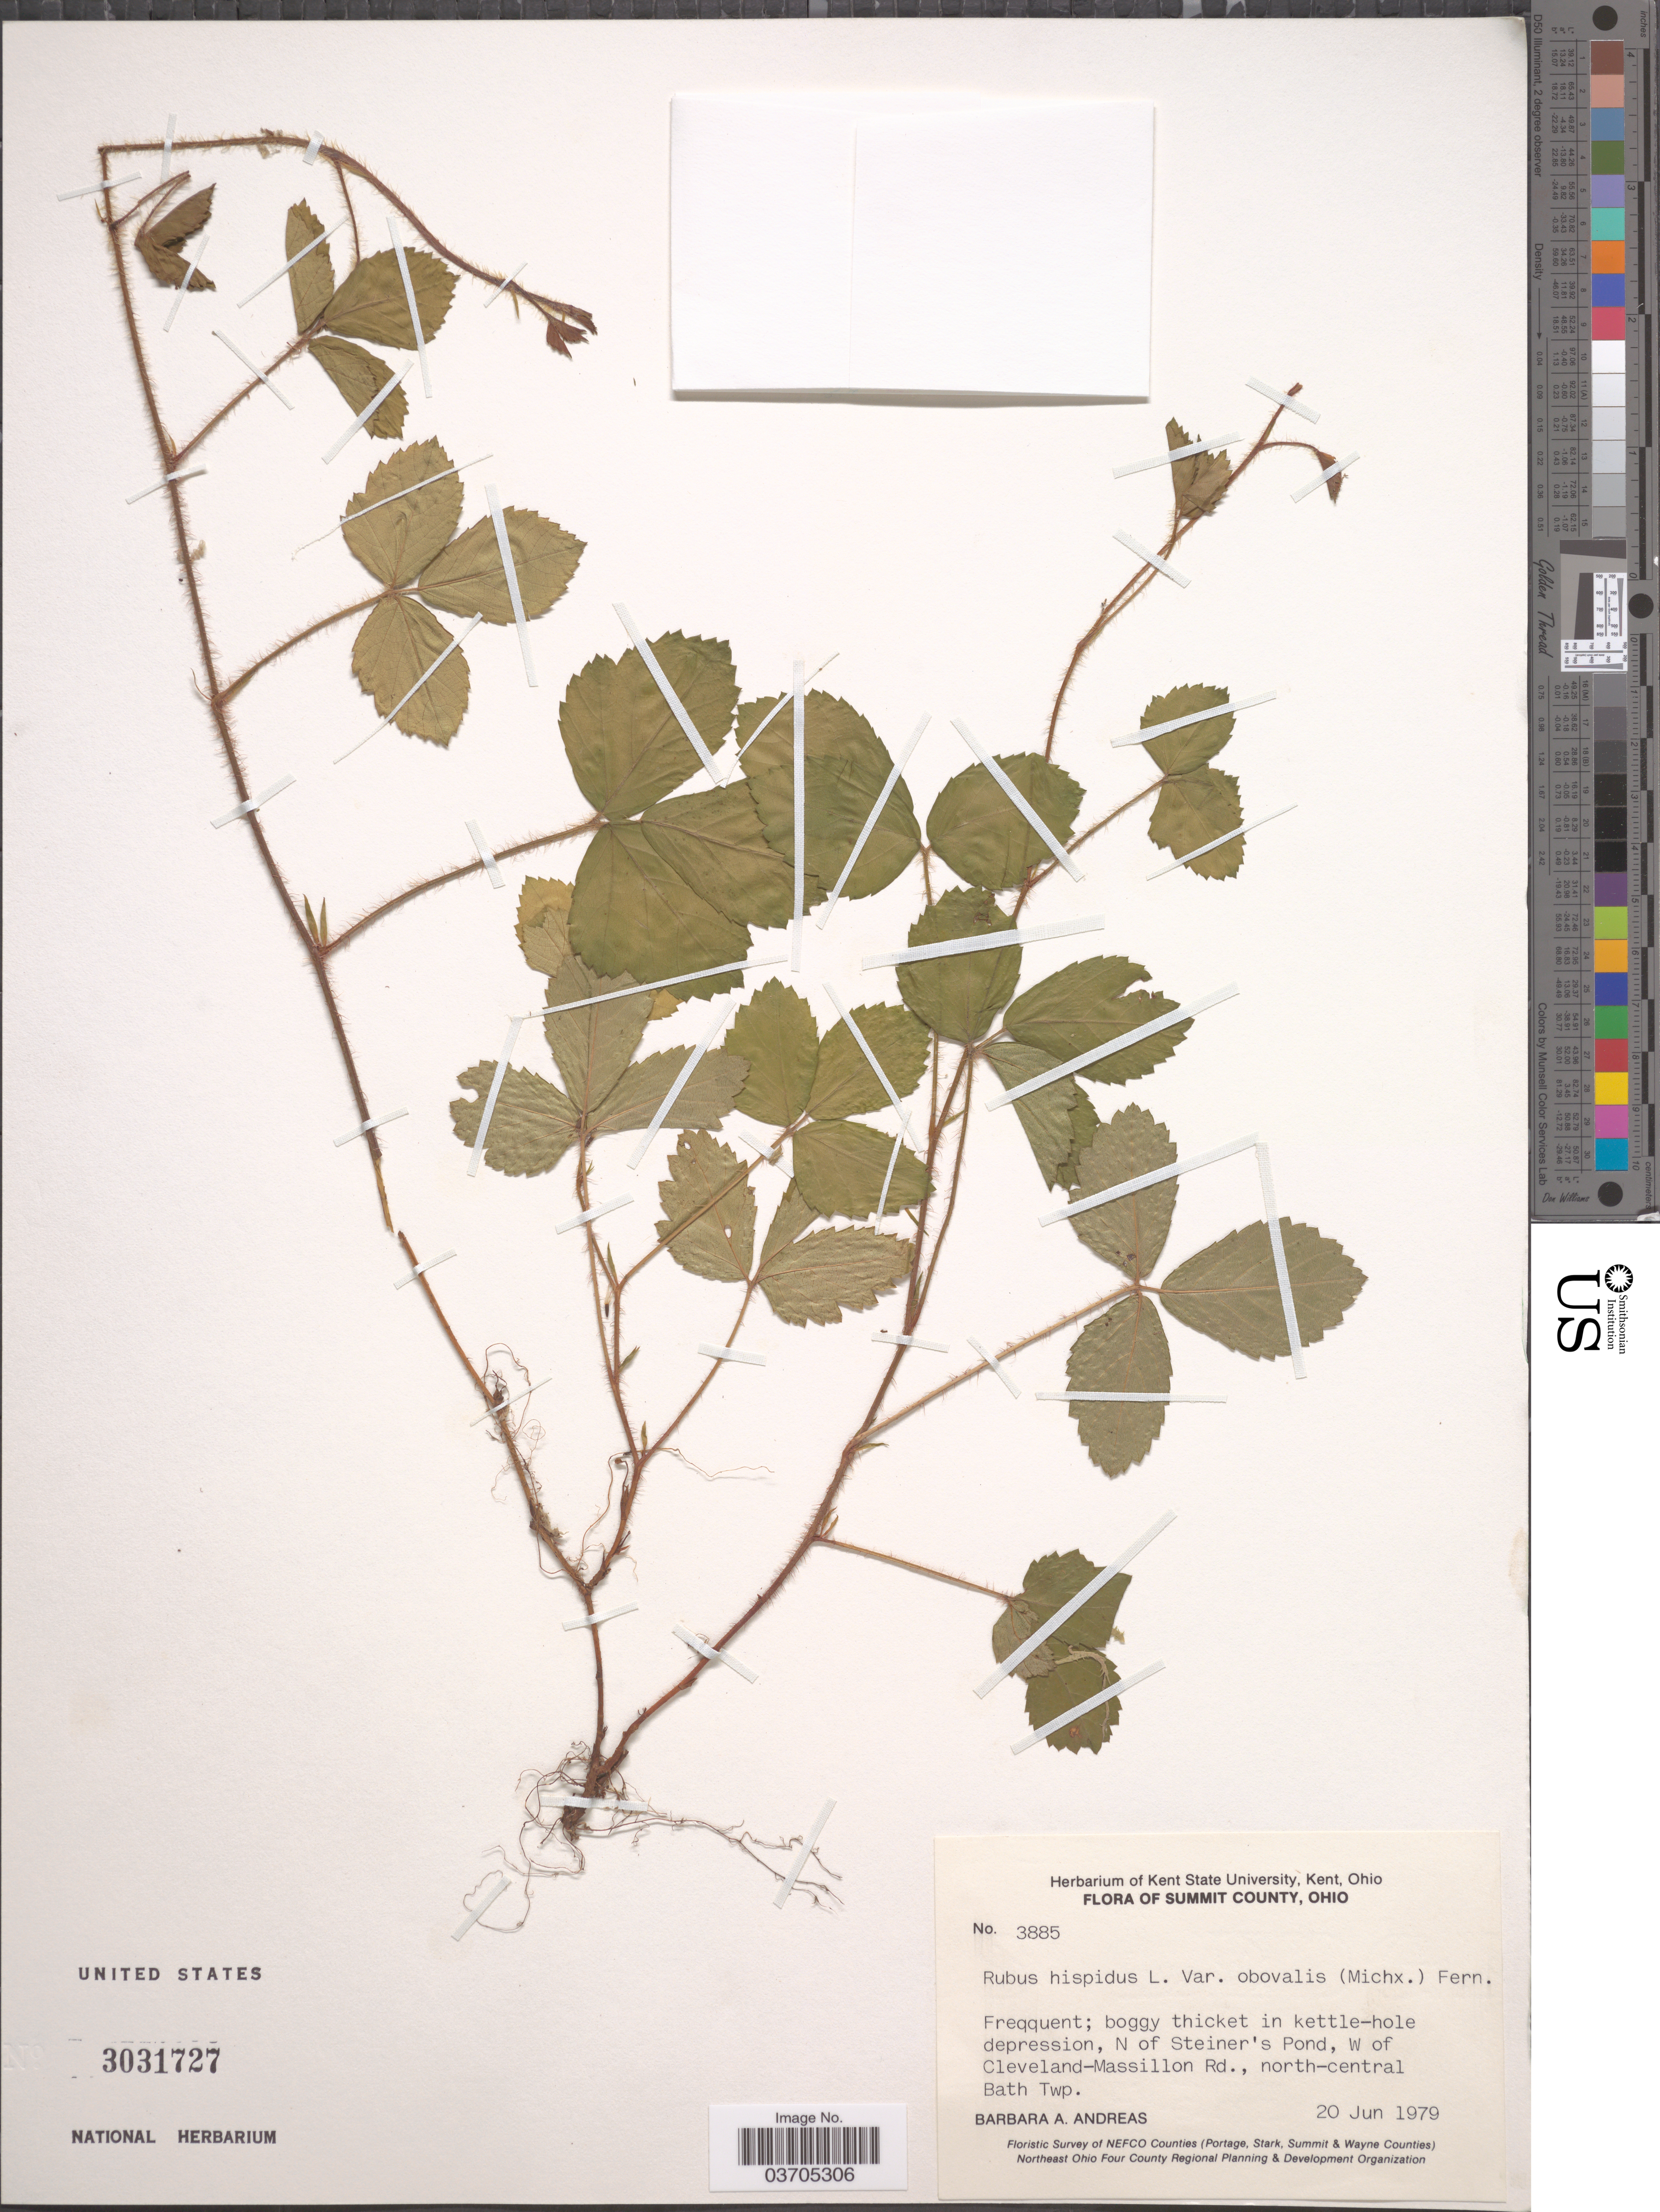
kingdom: Plantae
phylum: Tracheophyta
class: Magnoliopsida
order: Rosales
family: Rosaceae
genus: Rubus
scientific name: Rubus hispidus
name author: L.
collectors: B. A. Andreas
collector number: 3885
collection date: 1979-06-20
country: United States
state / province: Ohio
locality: Summit County. N of Steiner's Pond, W of Cleveland-Massillon Rd., north-central Bath Twp.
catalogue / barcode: US 3031727